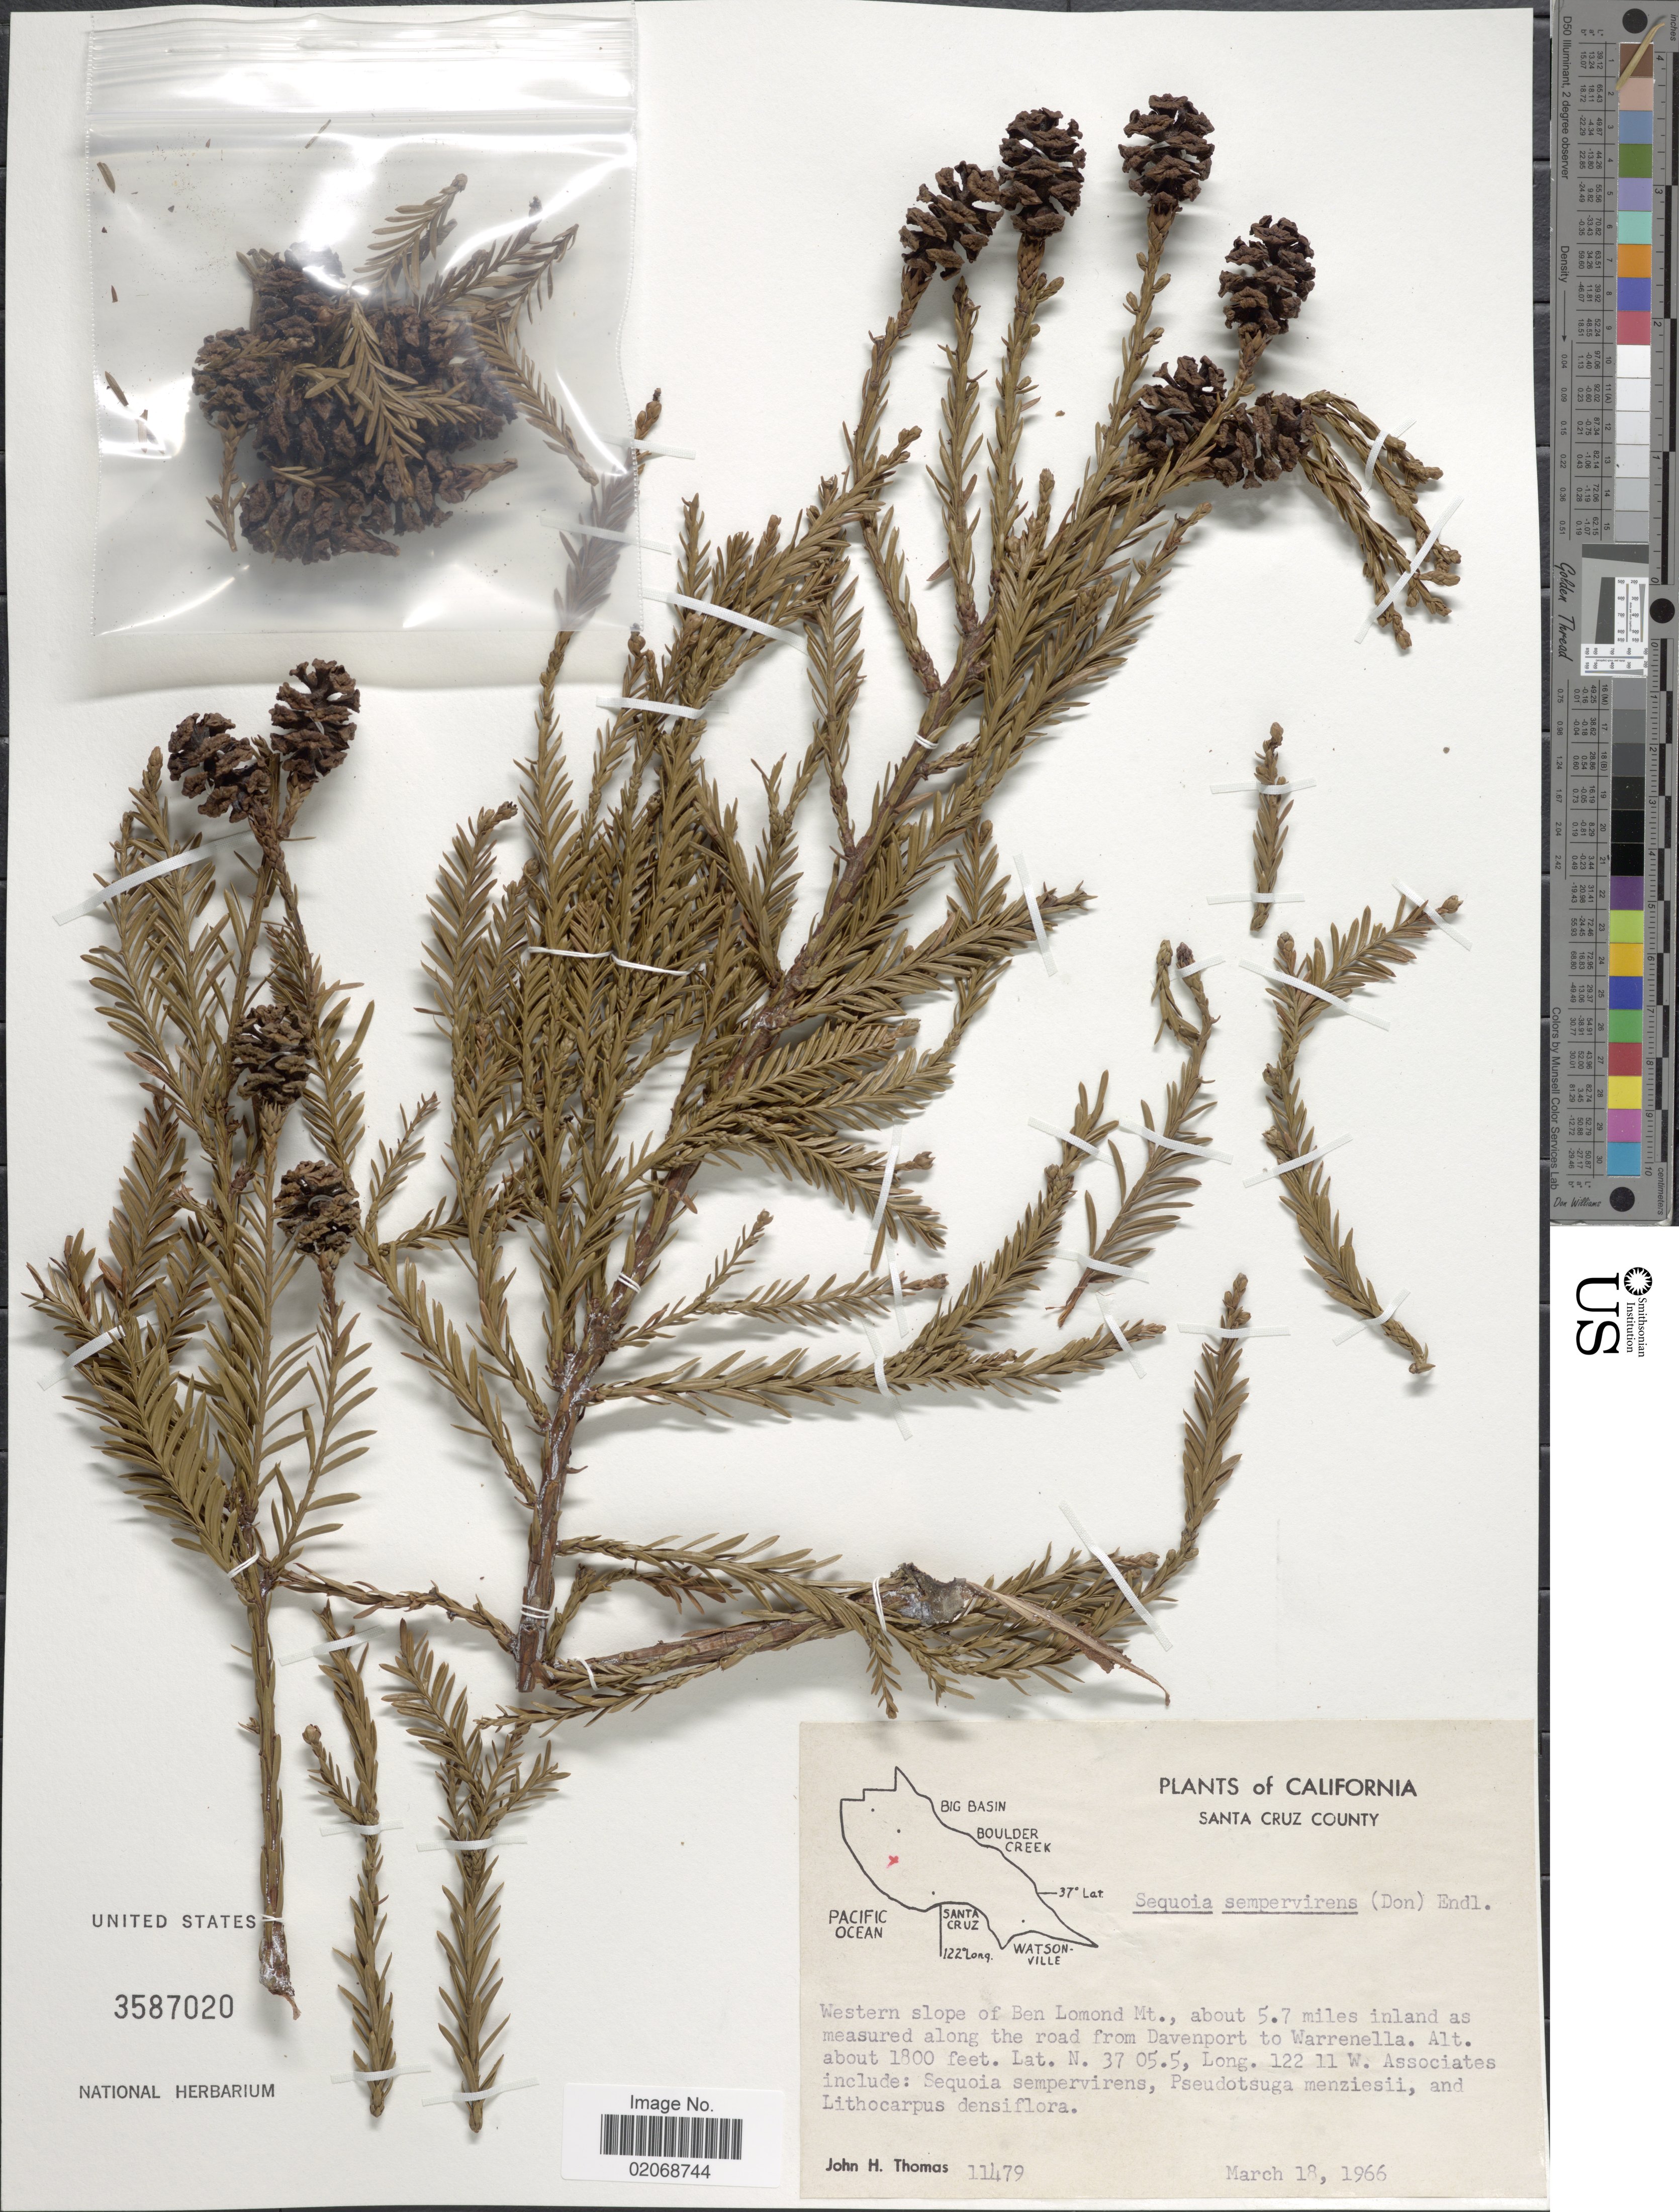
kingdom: Plantae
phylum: Tracheophyta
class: Pinopsida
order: Pinales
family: Cupressaceae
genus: Sequoia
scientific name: Sequoia sempervirens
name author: (D. Don) Endl.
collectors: J. H. Thomas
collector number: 11479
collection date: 1966-03-18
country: United States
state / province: California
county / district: Santa Cruz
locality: Santa Cruz County, Western slope of Ben Lomond Mt., about 5.7 miles inland as measured along the road from Davenport to Warrenella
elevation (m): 549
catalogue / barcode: US 3587020